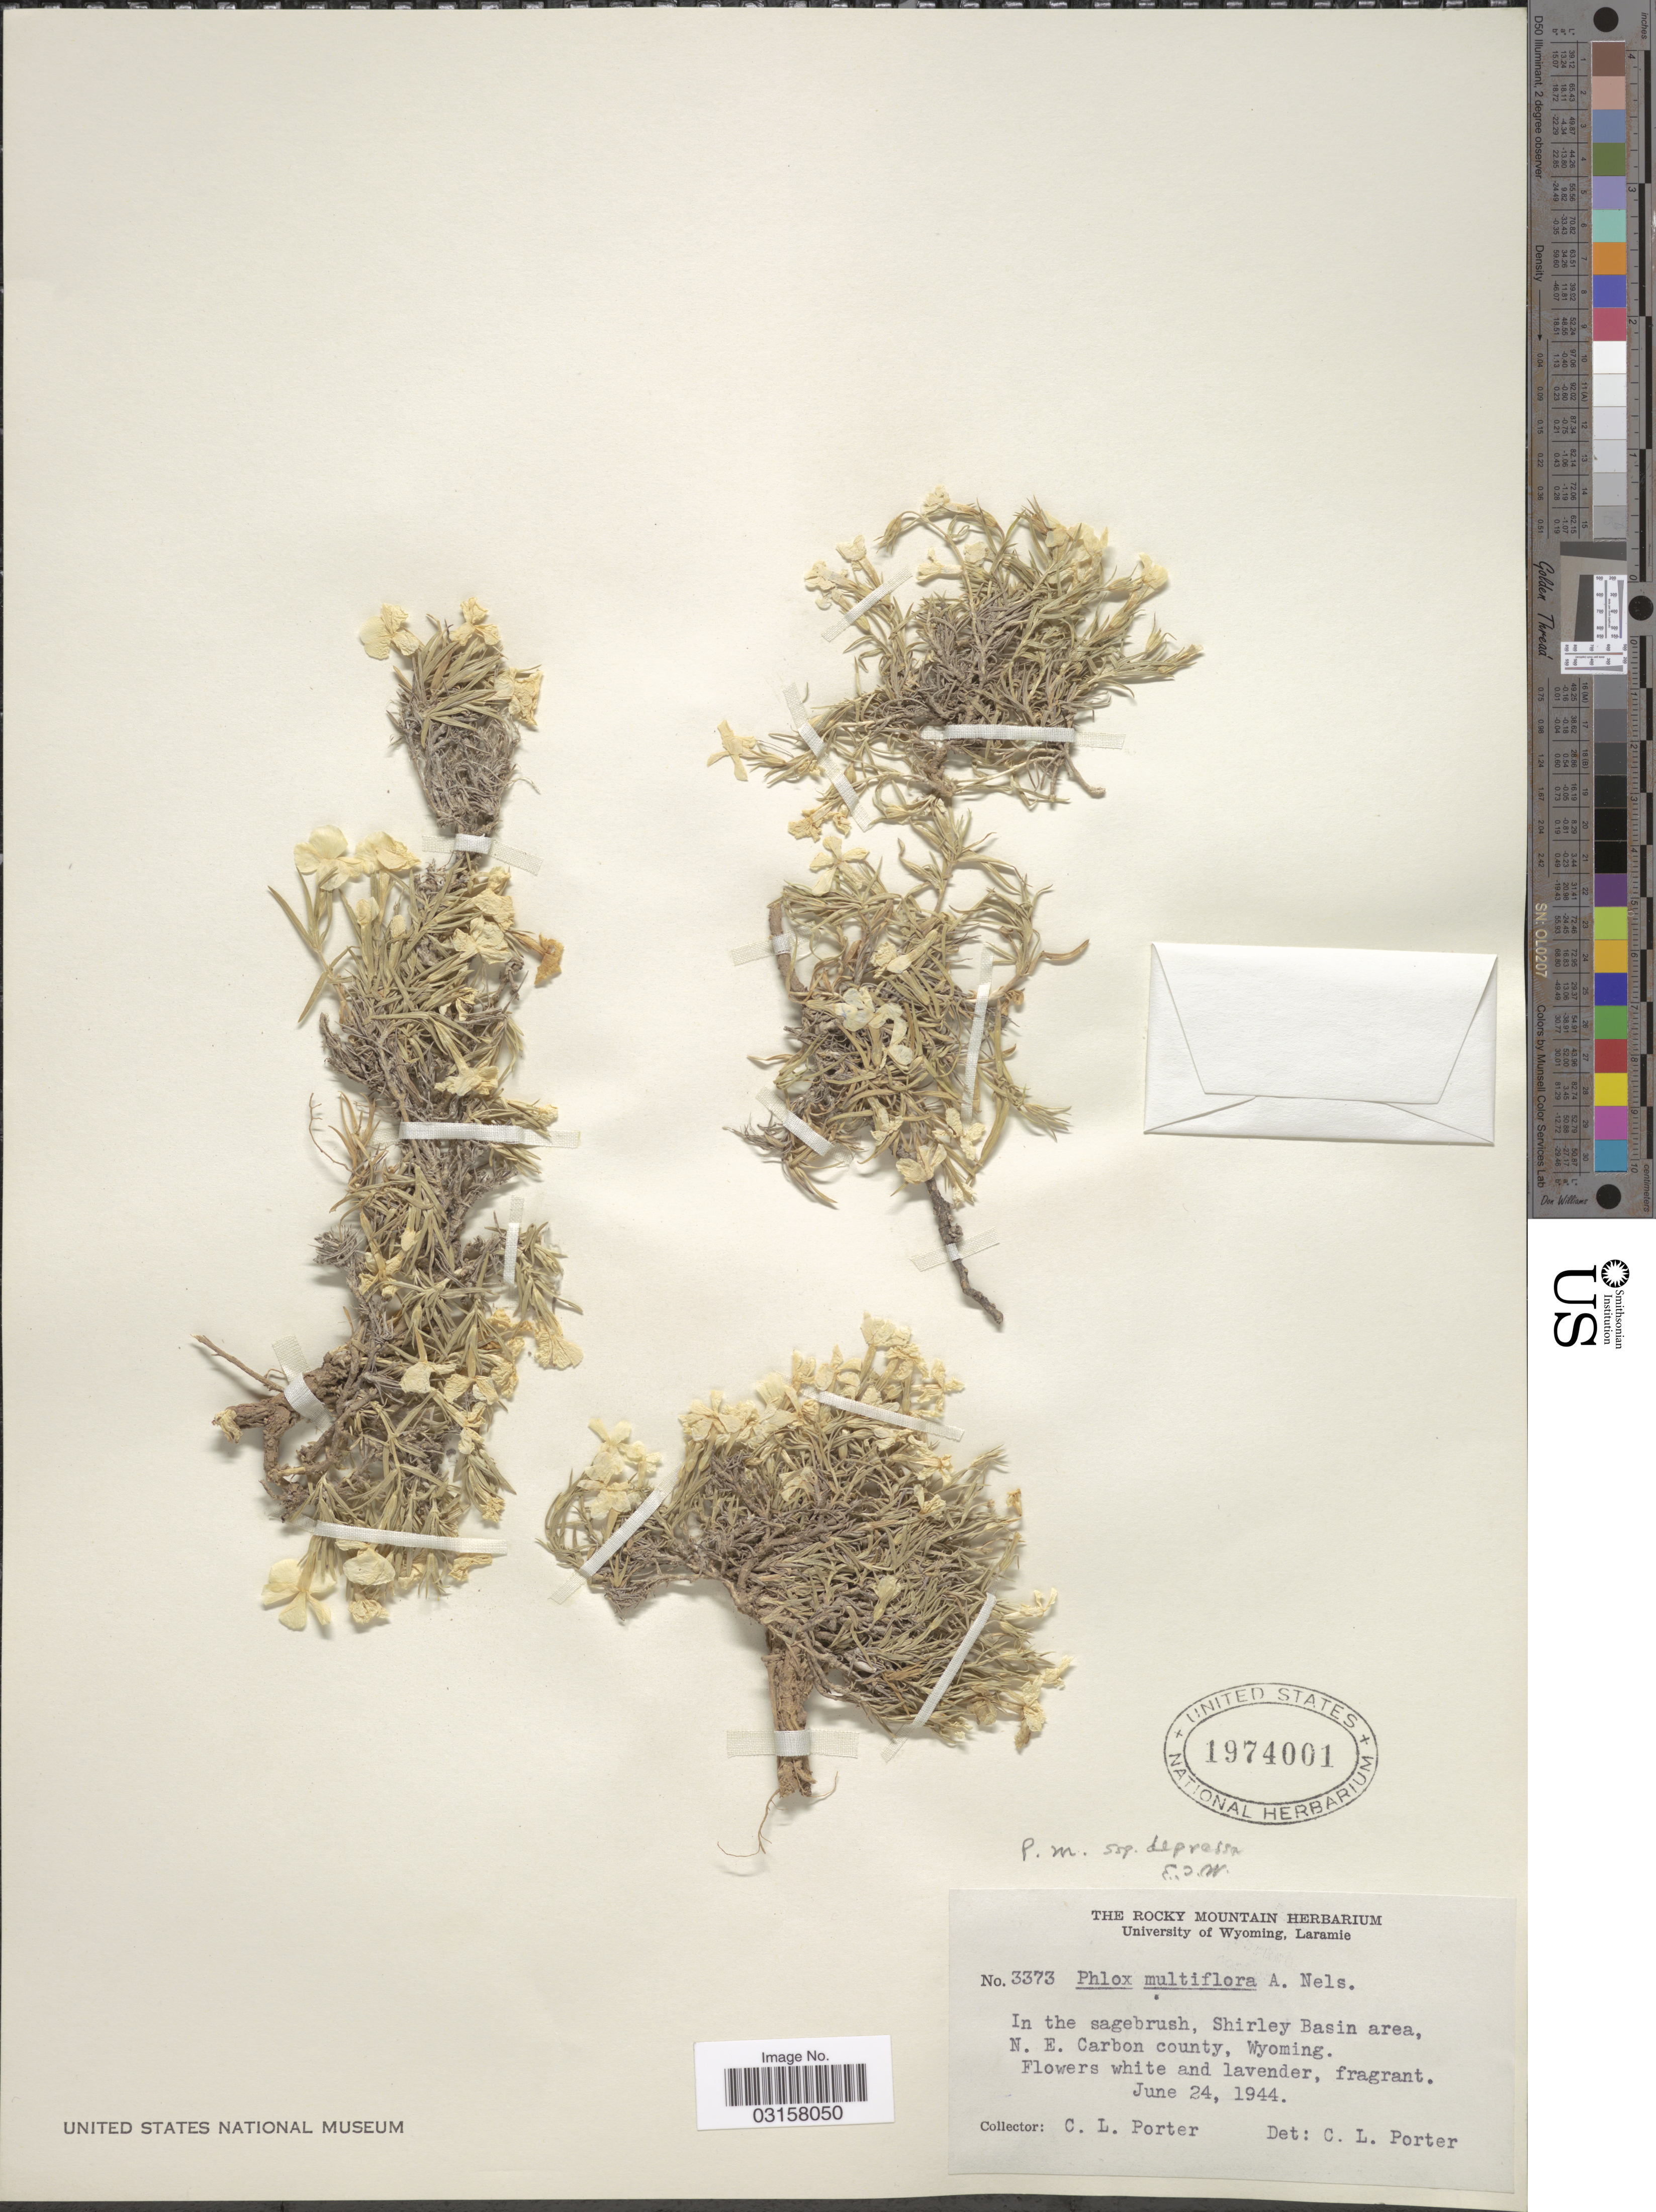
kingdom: Plantae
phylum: Tracheophyta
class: Magnoliopsida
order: Ericales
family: Polemoniaceae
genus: Phlox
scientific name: Phlox multiflora subsp. depressa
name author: (E.E. Nelson) Wherry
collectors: C. L. Porter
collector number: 3373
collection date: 1944-06-24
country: United States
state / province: Wyoming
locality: In the sagebrush, Shirley Basin area, N.E. Carbon county.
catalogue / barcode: US 1974001